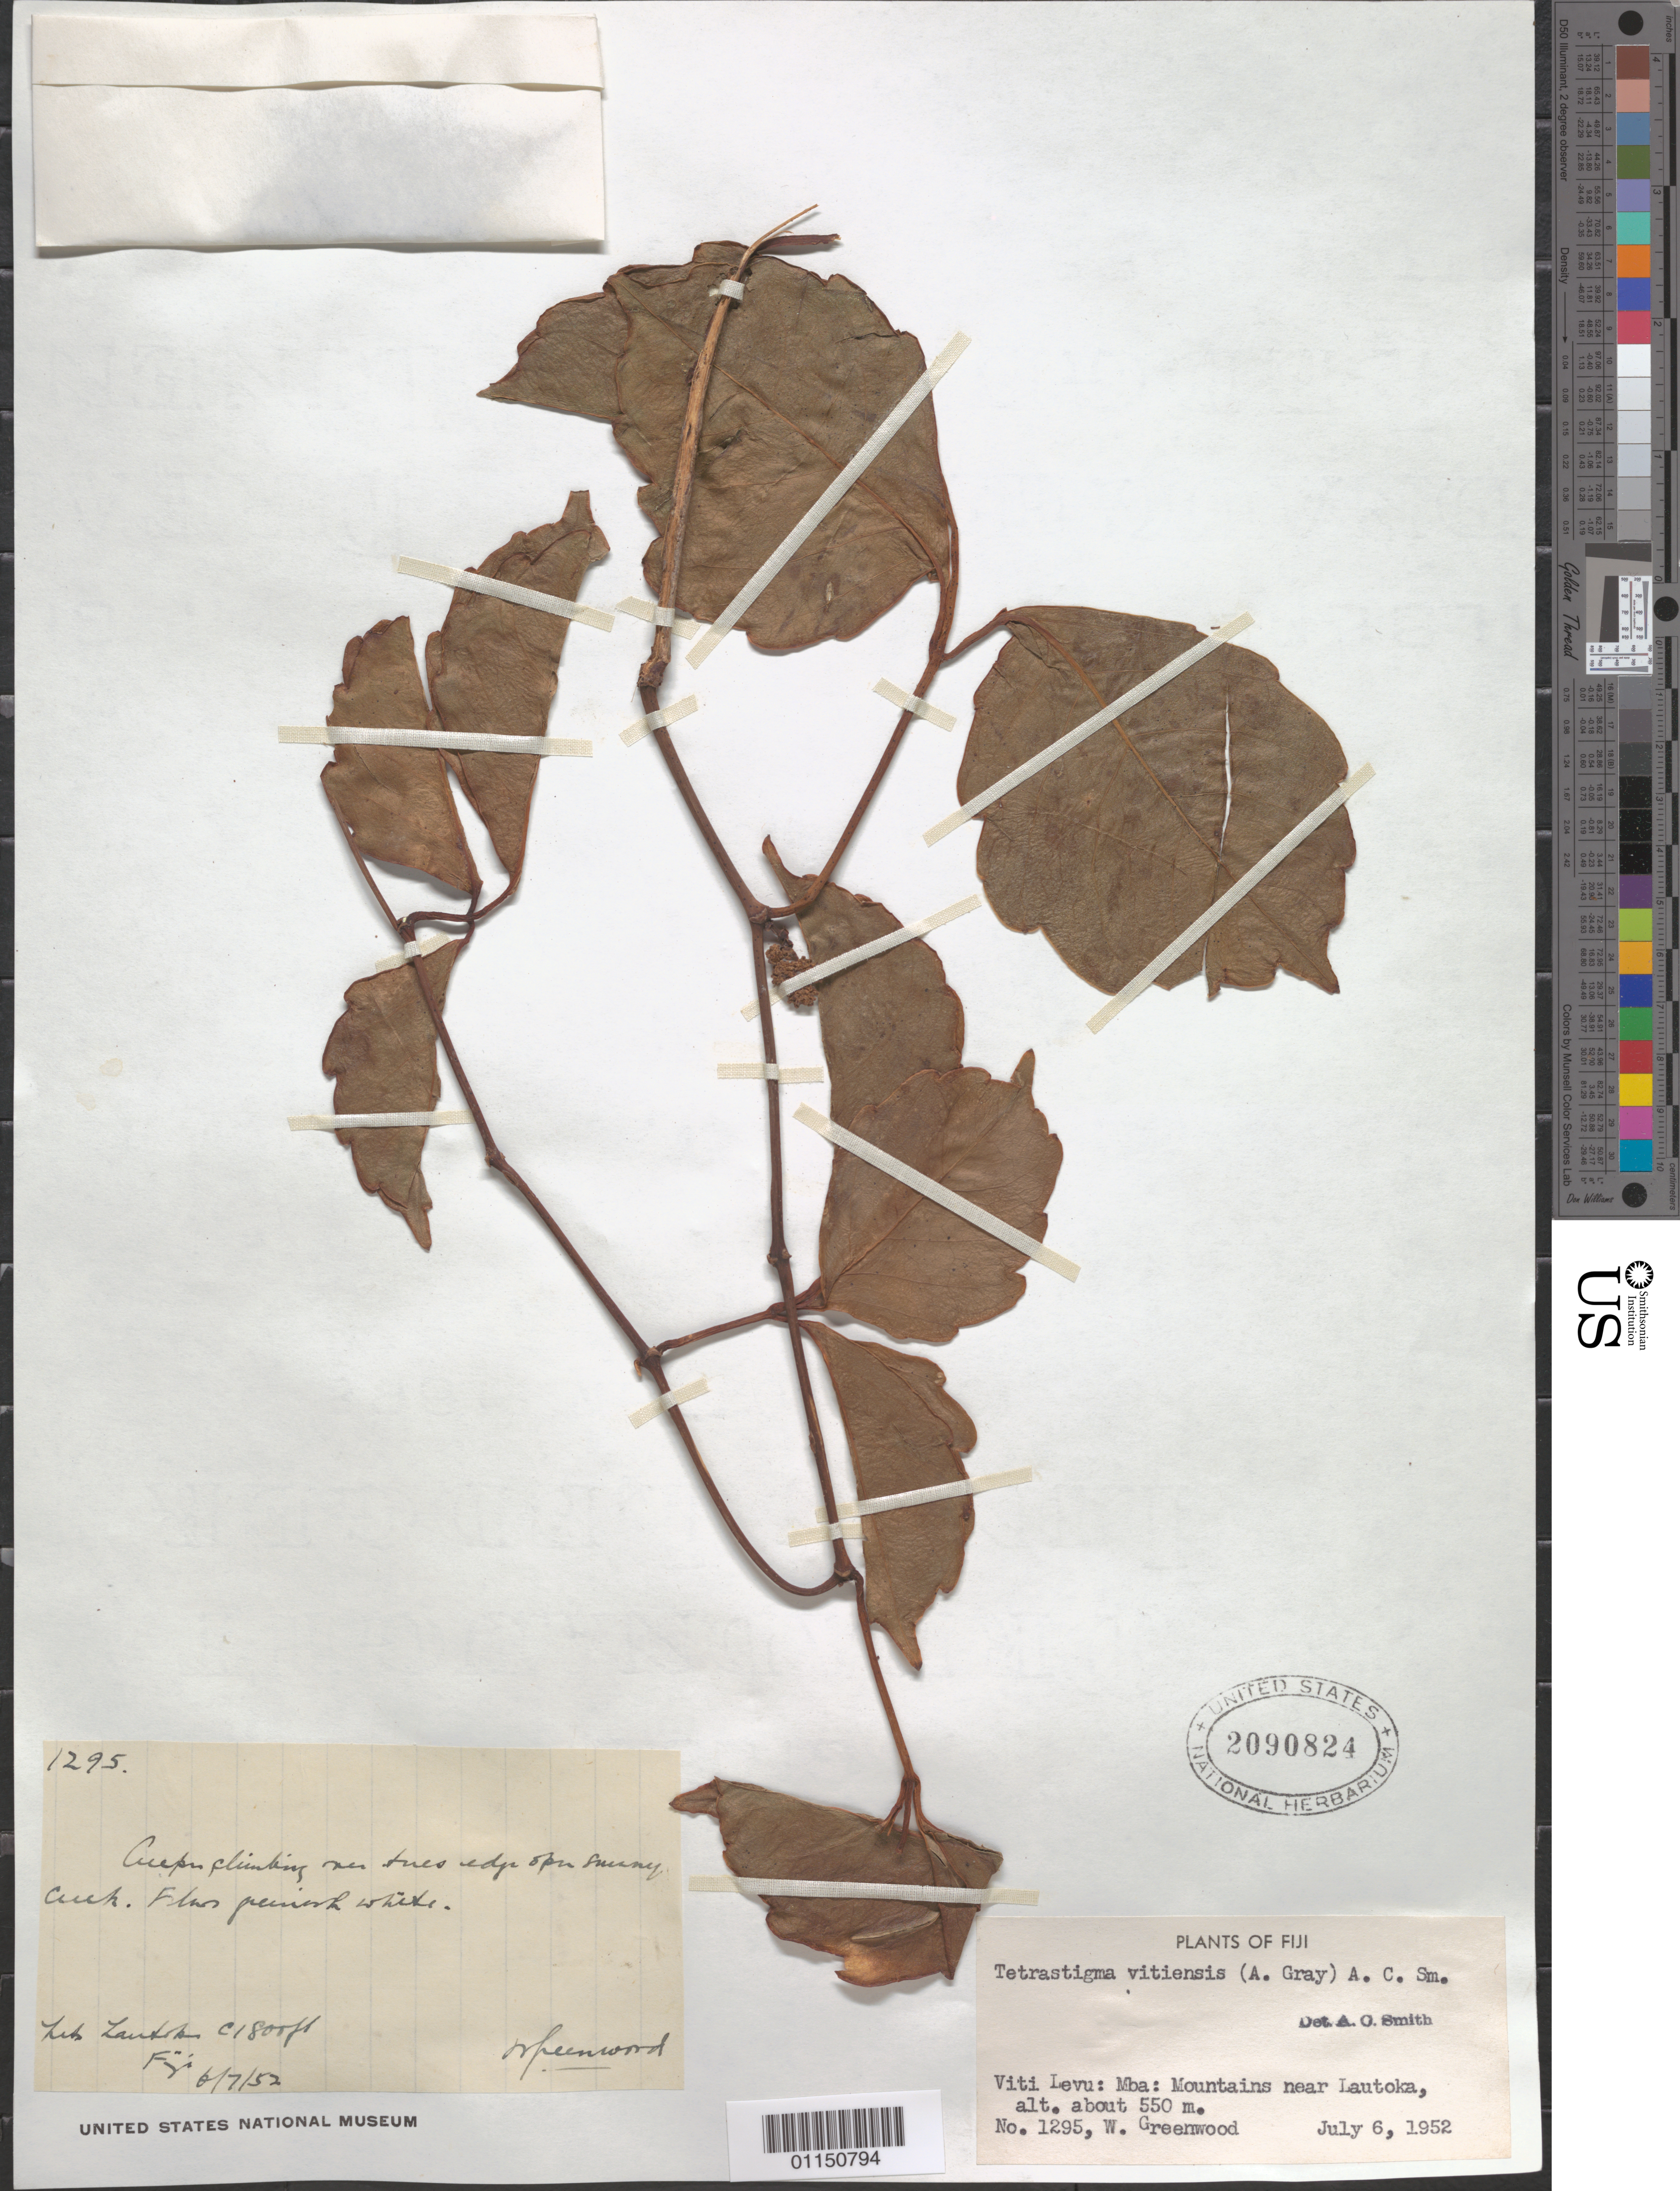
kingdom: Plantae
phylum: Tracheophyta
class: Magnoliopsida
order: Vitales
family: Vitaceae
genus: Tetrastigma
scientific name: Tetrastigma vitiensis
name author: (A. Gray) A.C. Sm.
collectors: E. Greenwood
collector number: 1295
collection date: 1952-07-06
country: Fiji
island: Viti Levu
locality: MBA: Mts near Lautoka.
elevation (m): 550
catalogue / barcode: US 2090824